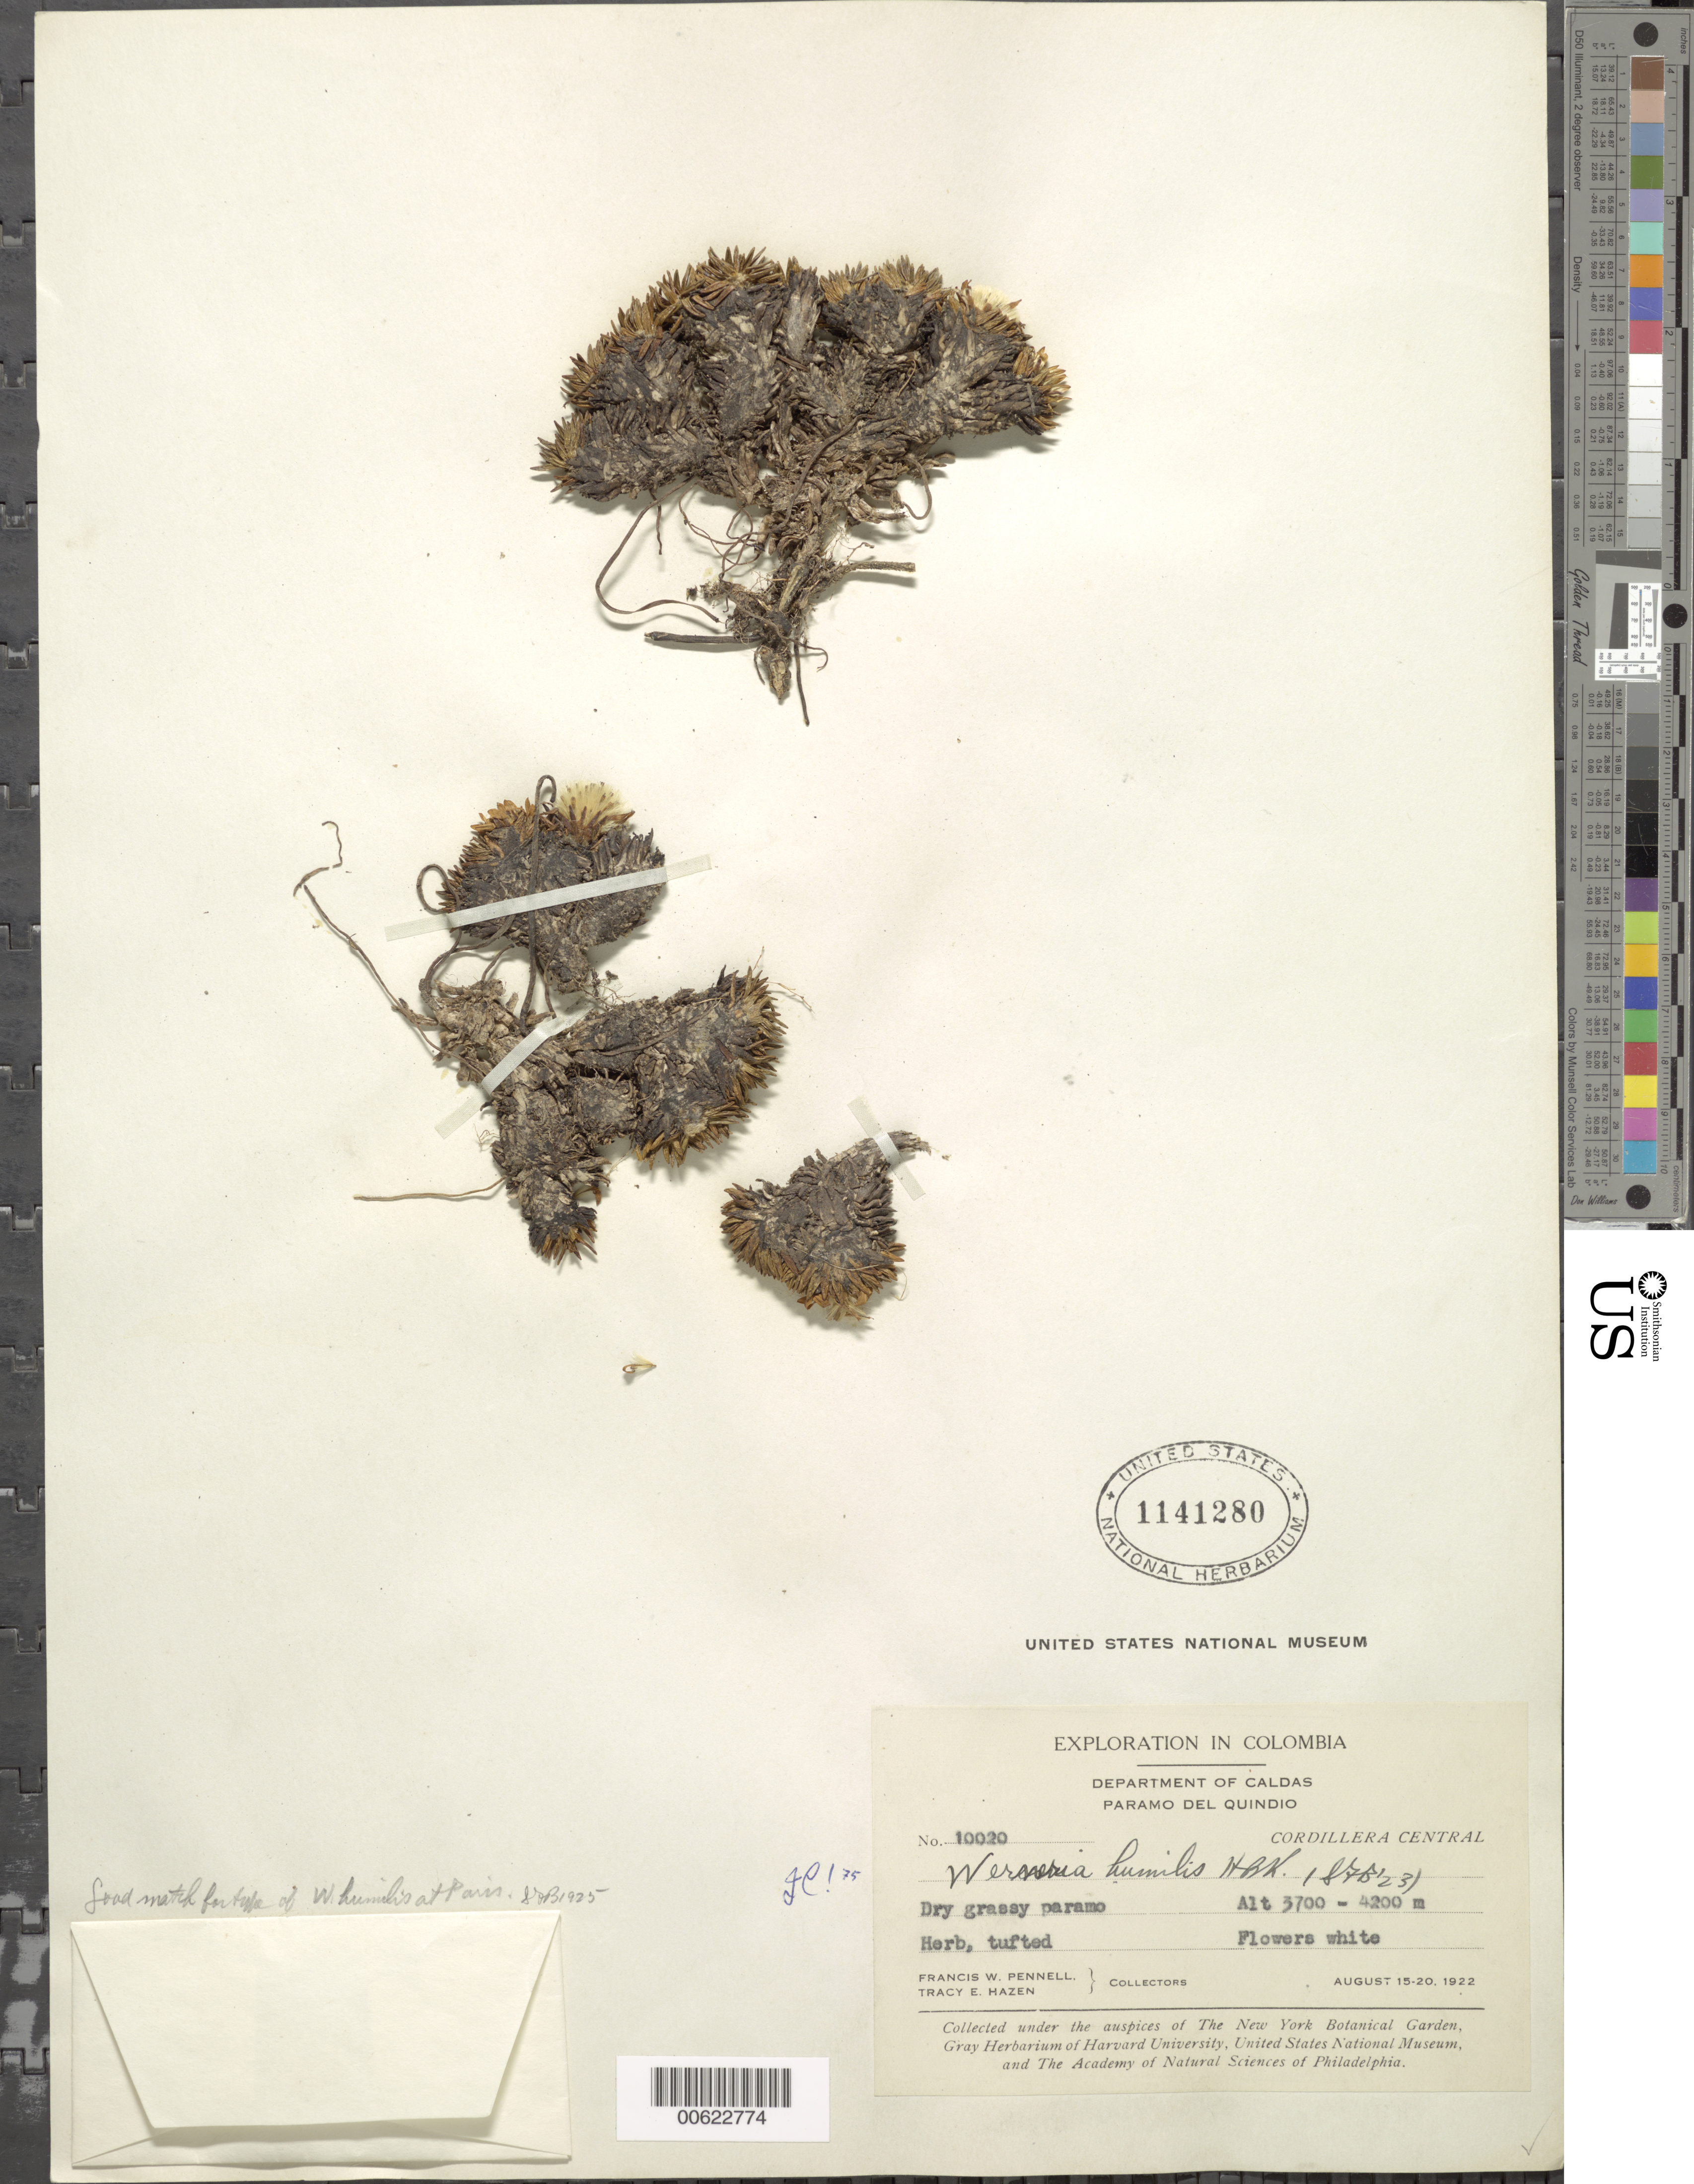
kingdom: Plantae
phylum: Tracheophyta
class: Magnoliopsida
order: Asterales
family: Asteraceae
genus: Xenophyllum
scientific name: Xenophyllum humile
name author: (Kunth) V.A. Funk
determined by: Funk, Vicki A., (BOT), Smithsonian Institution - National Museum of Natural History (UNITED STATES)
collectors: F. W. Pennell & T. E. Hazen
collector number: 10020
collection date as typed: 15-Aug-22 to 20-Aug-22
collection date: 1922-08-15/1922-08-20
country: Colombia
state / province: Risaralda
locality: Cordillera Central. Páramo del Quindio (div1 formerly Caldas) [state??, corner of Paramo in Edo. Quindio too]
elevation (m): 3700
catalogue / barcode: US 1141280